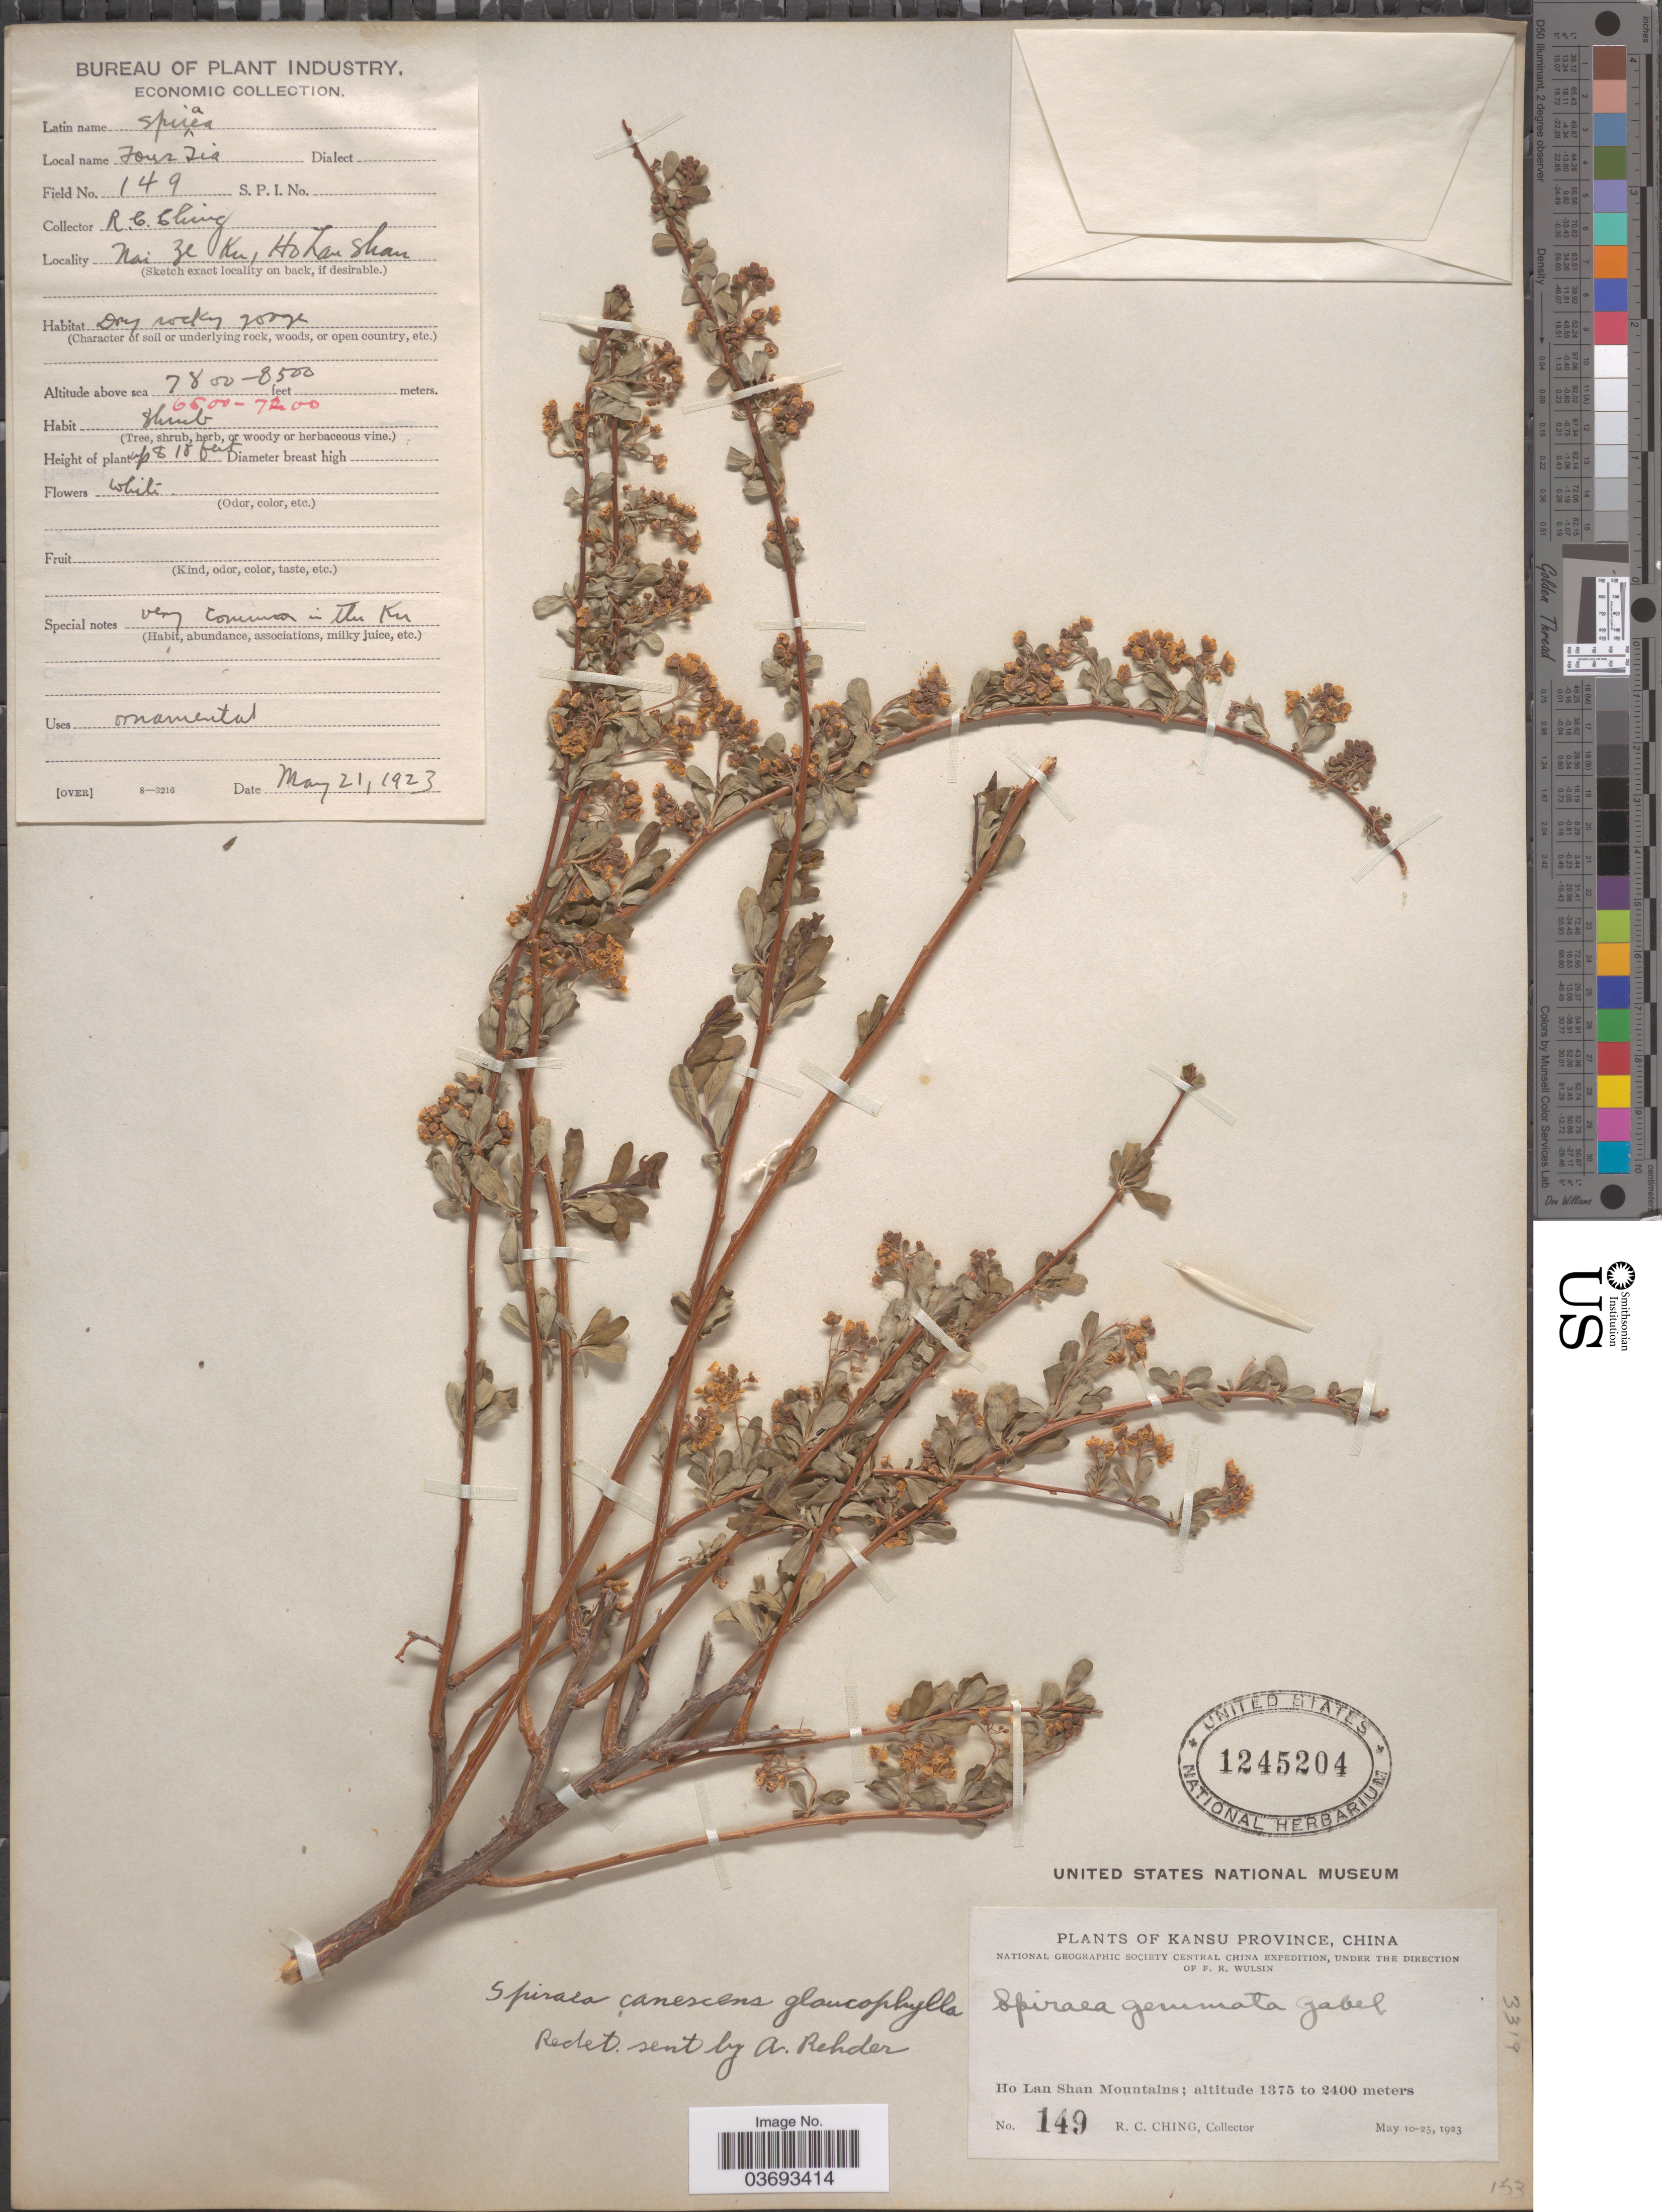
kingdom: Plantae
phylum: Tracheophyta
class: Magnoliopsida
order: Rosales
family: Rosaceae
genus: Spiraea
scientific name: Spiraea canescens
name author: D. Don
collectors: R. C. Ching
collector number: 149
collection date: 1923-05-21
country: China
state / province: Gansu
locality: Nai [interpreted] Ze [interpreted] Ku, Ho Lan Shan. Kansu Province. Ho Lan Shan Mountain.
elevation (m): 1981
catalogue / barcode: US 1245204